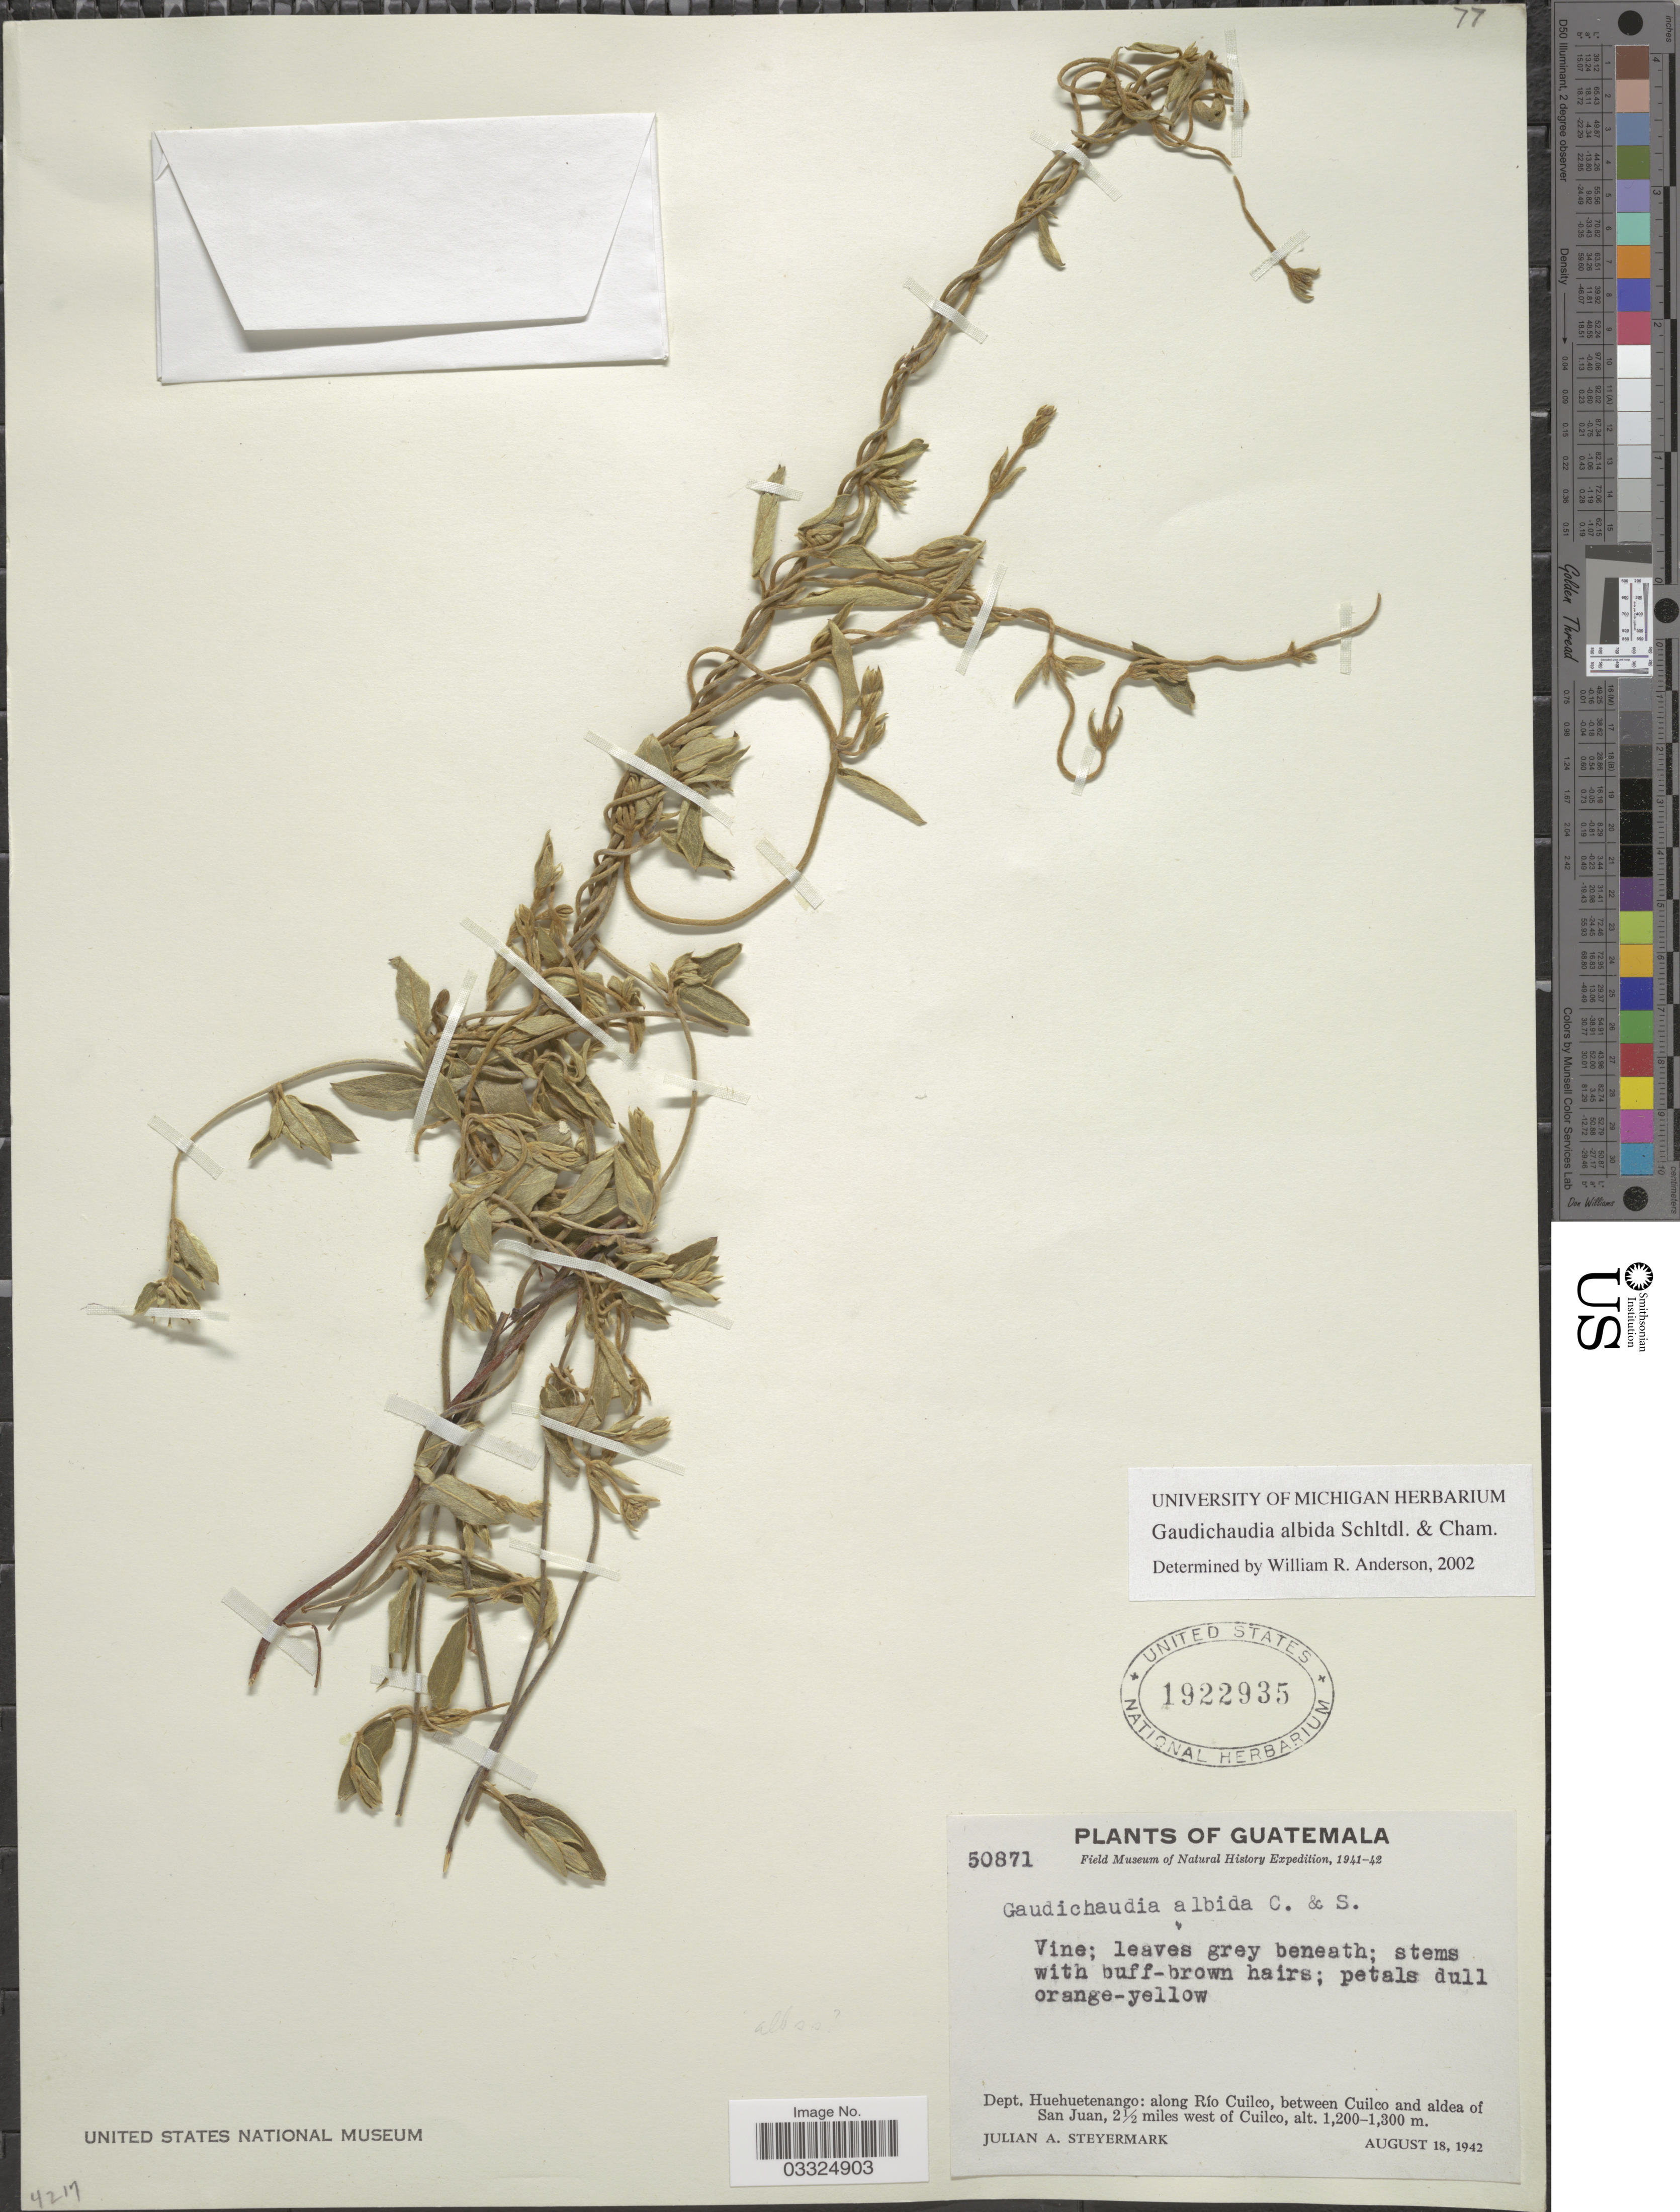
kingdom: Plantae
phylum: Tracheophyta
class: Magnoliopsida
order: Malpighiales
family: Malpighiaceae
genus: Gaudichaudia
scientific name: Gaudichaudia albida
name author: Schltdl. & Cham.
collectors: J. Steyermark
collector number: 50871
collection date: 1942-08-18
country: Guatemala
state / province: Huehuetenango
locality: Dept. Huehuetenango: along Río Cuilco, between Cuilco and aldea of San Juan, 2½ miles west of Cuilco.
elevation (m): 1200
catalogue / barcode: US 1922935